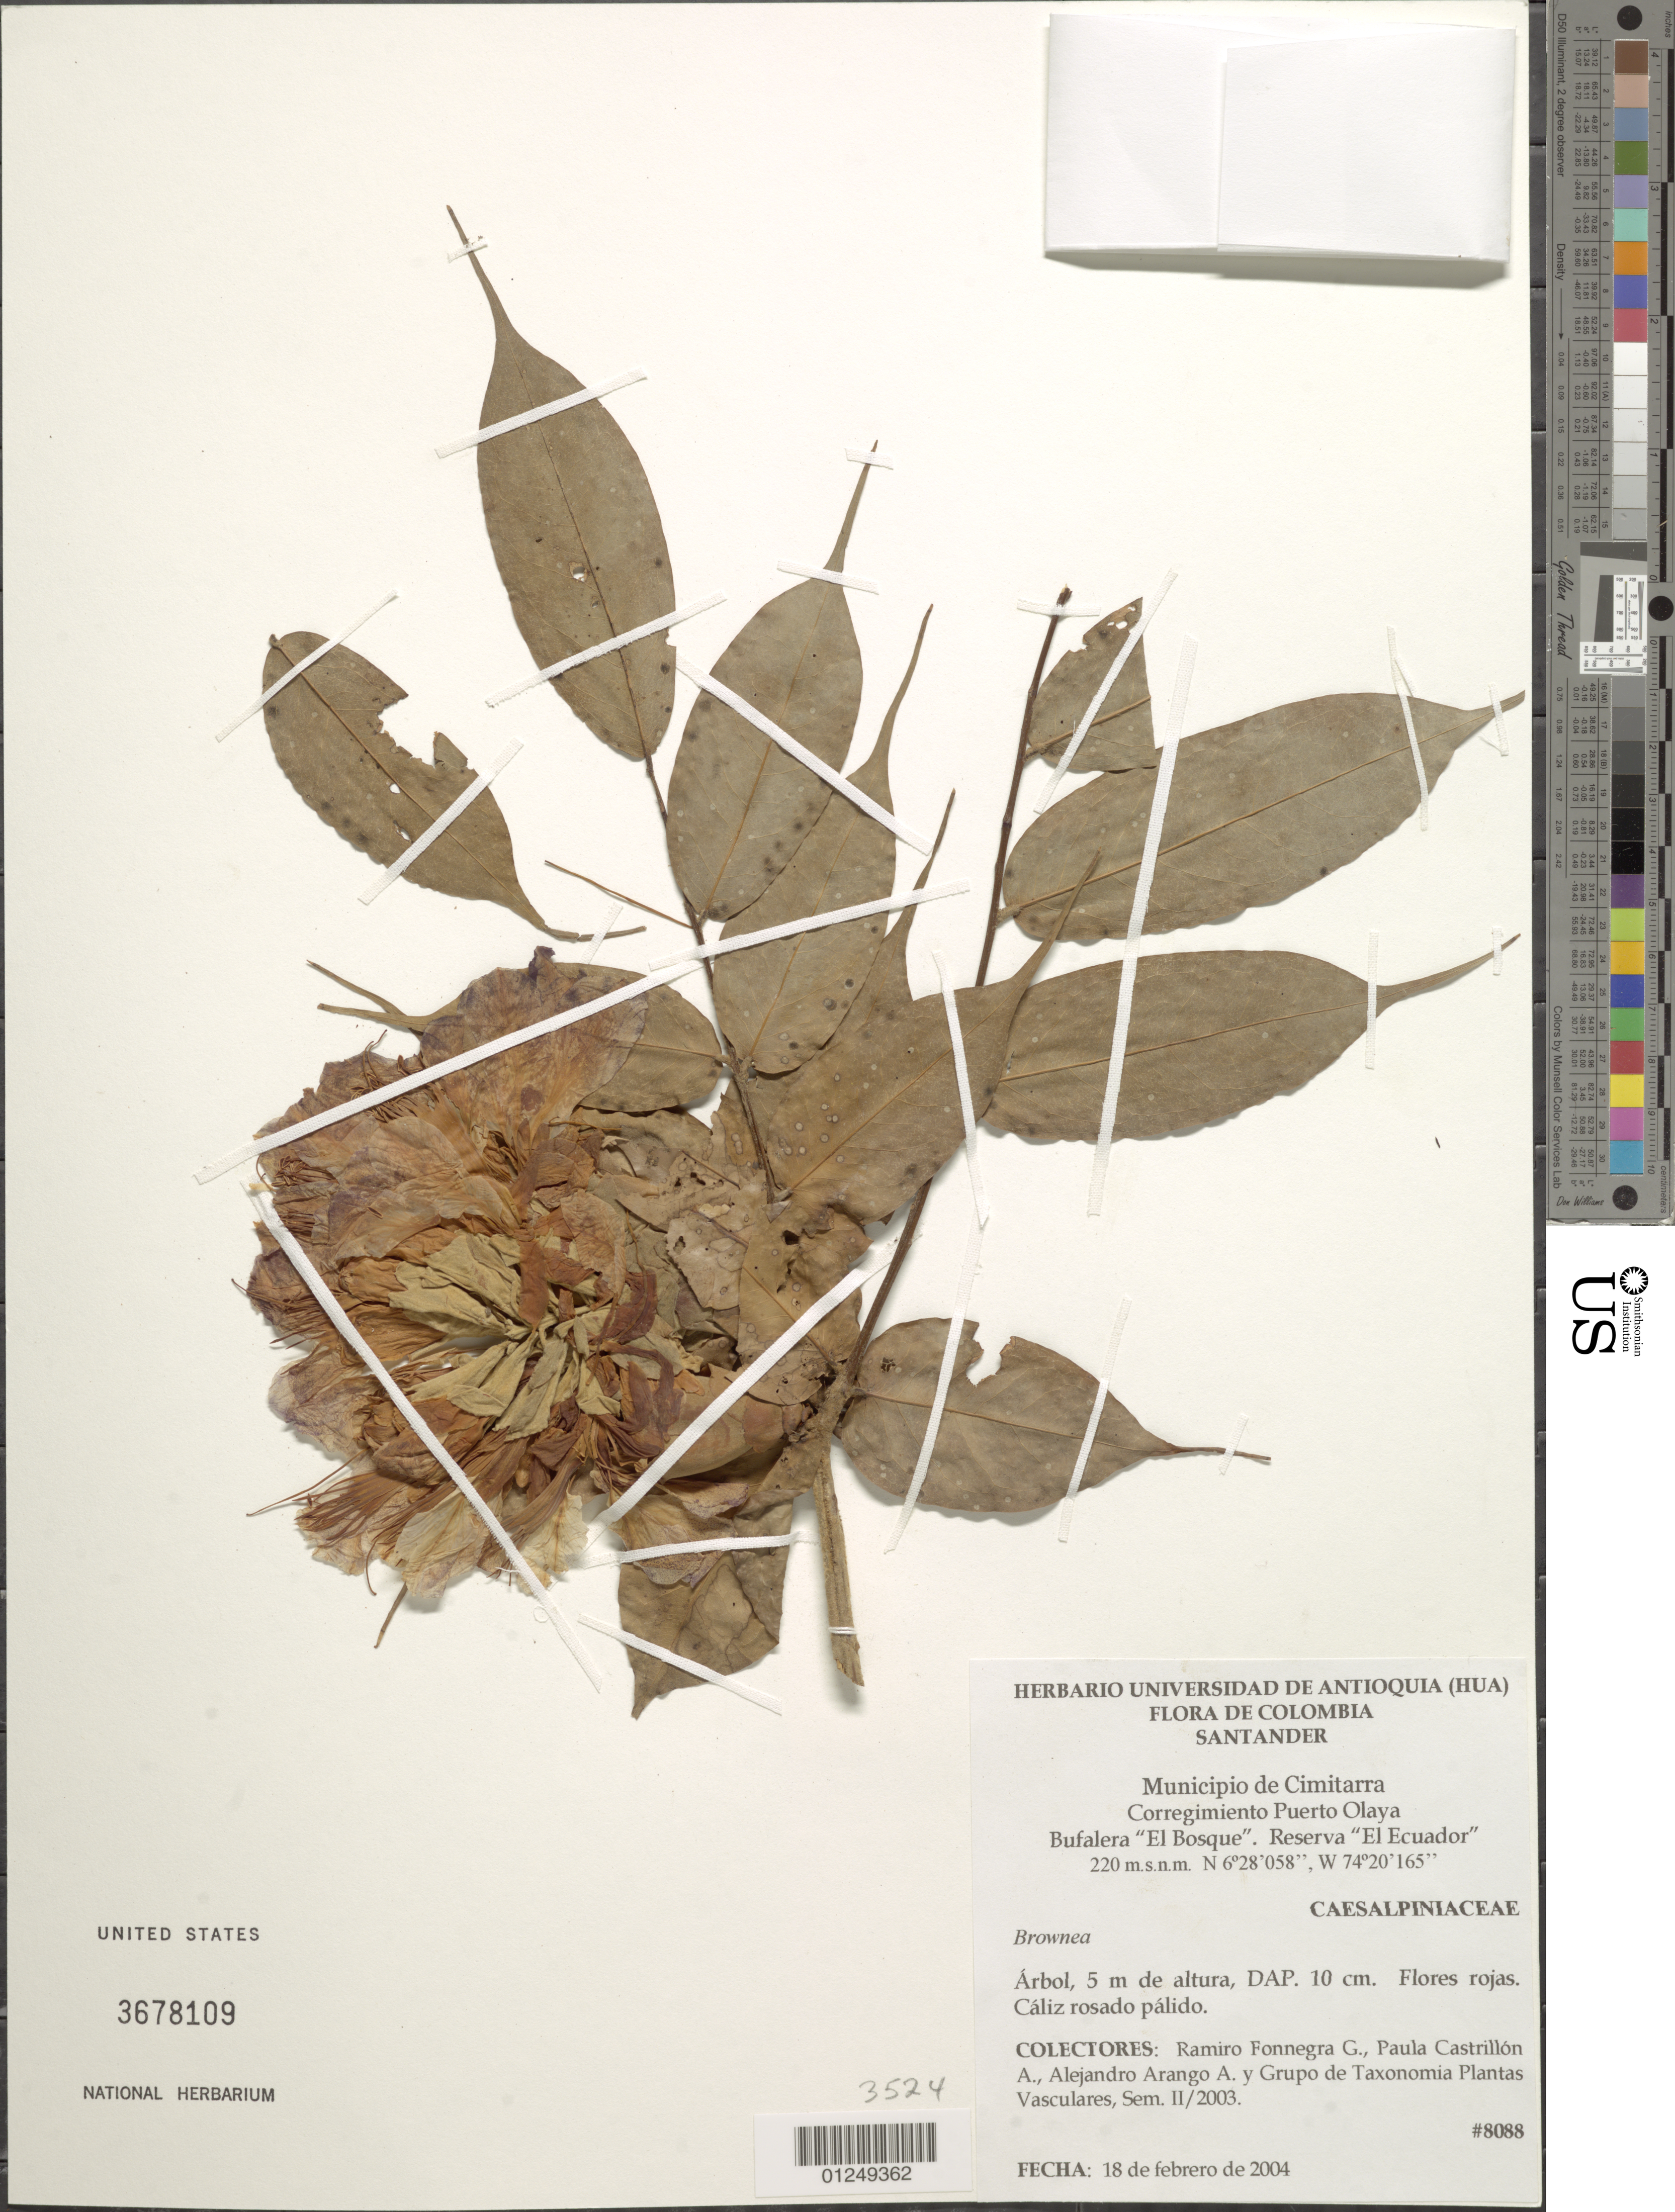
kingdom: Plantae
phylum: Tracheophyta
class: Magnoliopsida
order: Fabales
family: Fabaceae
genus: Brownea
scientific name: Brownea grandiceps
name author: Jacq.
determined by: Santos-Silva, J.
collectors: R. Fonnegra G. et al.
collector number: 8088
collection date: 2004-02-18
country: Colombia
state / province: Santander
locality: Municipio de Cimitarra, Corregimiento Puerto Olaya, Bufalera "El Bosque". Reserva "El Ecuador".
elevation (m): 220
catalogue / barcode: US 3678109